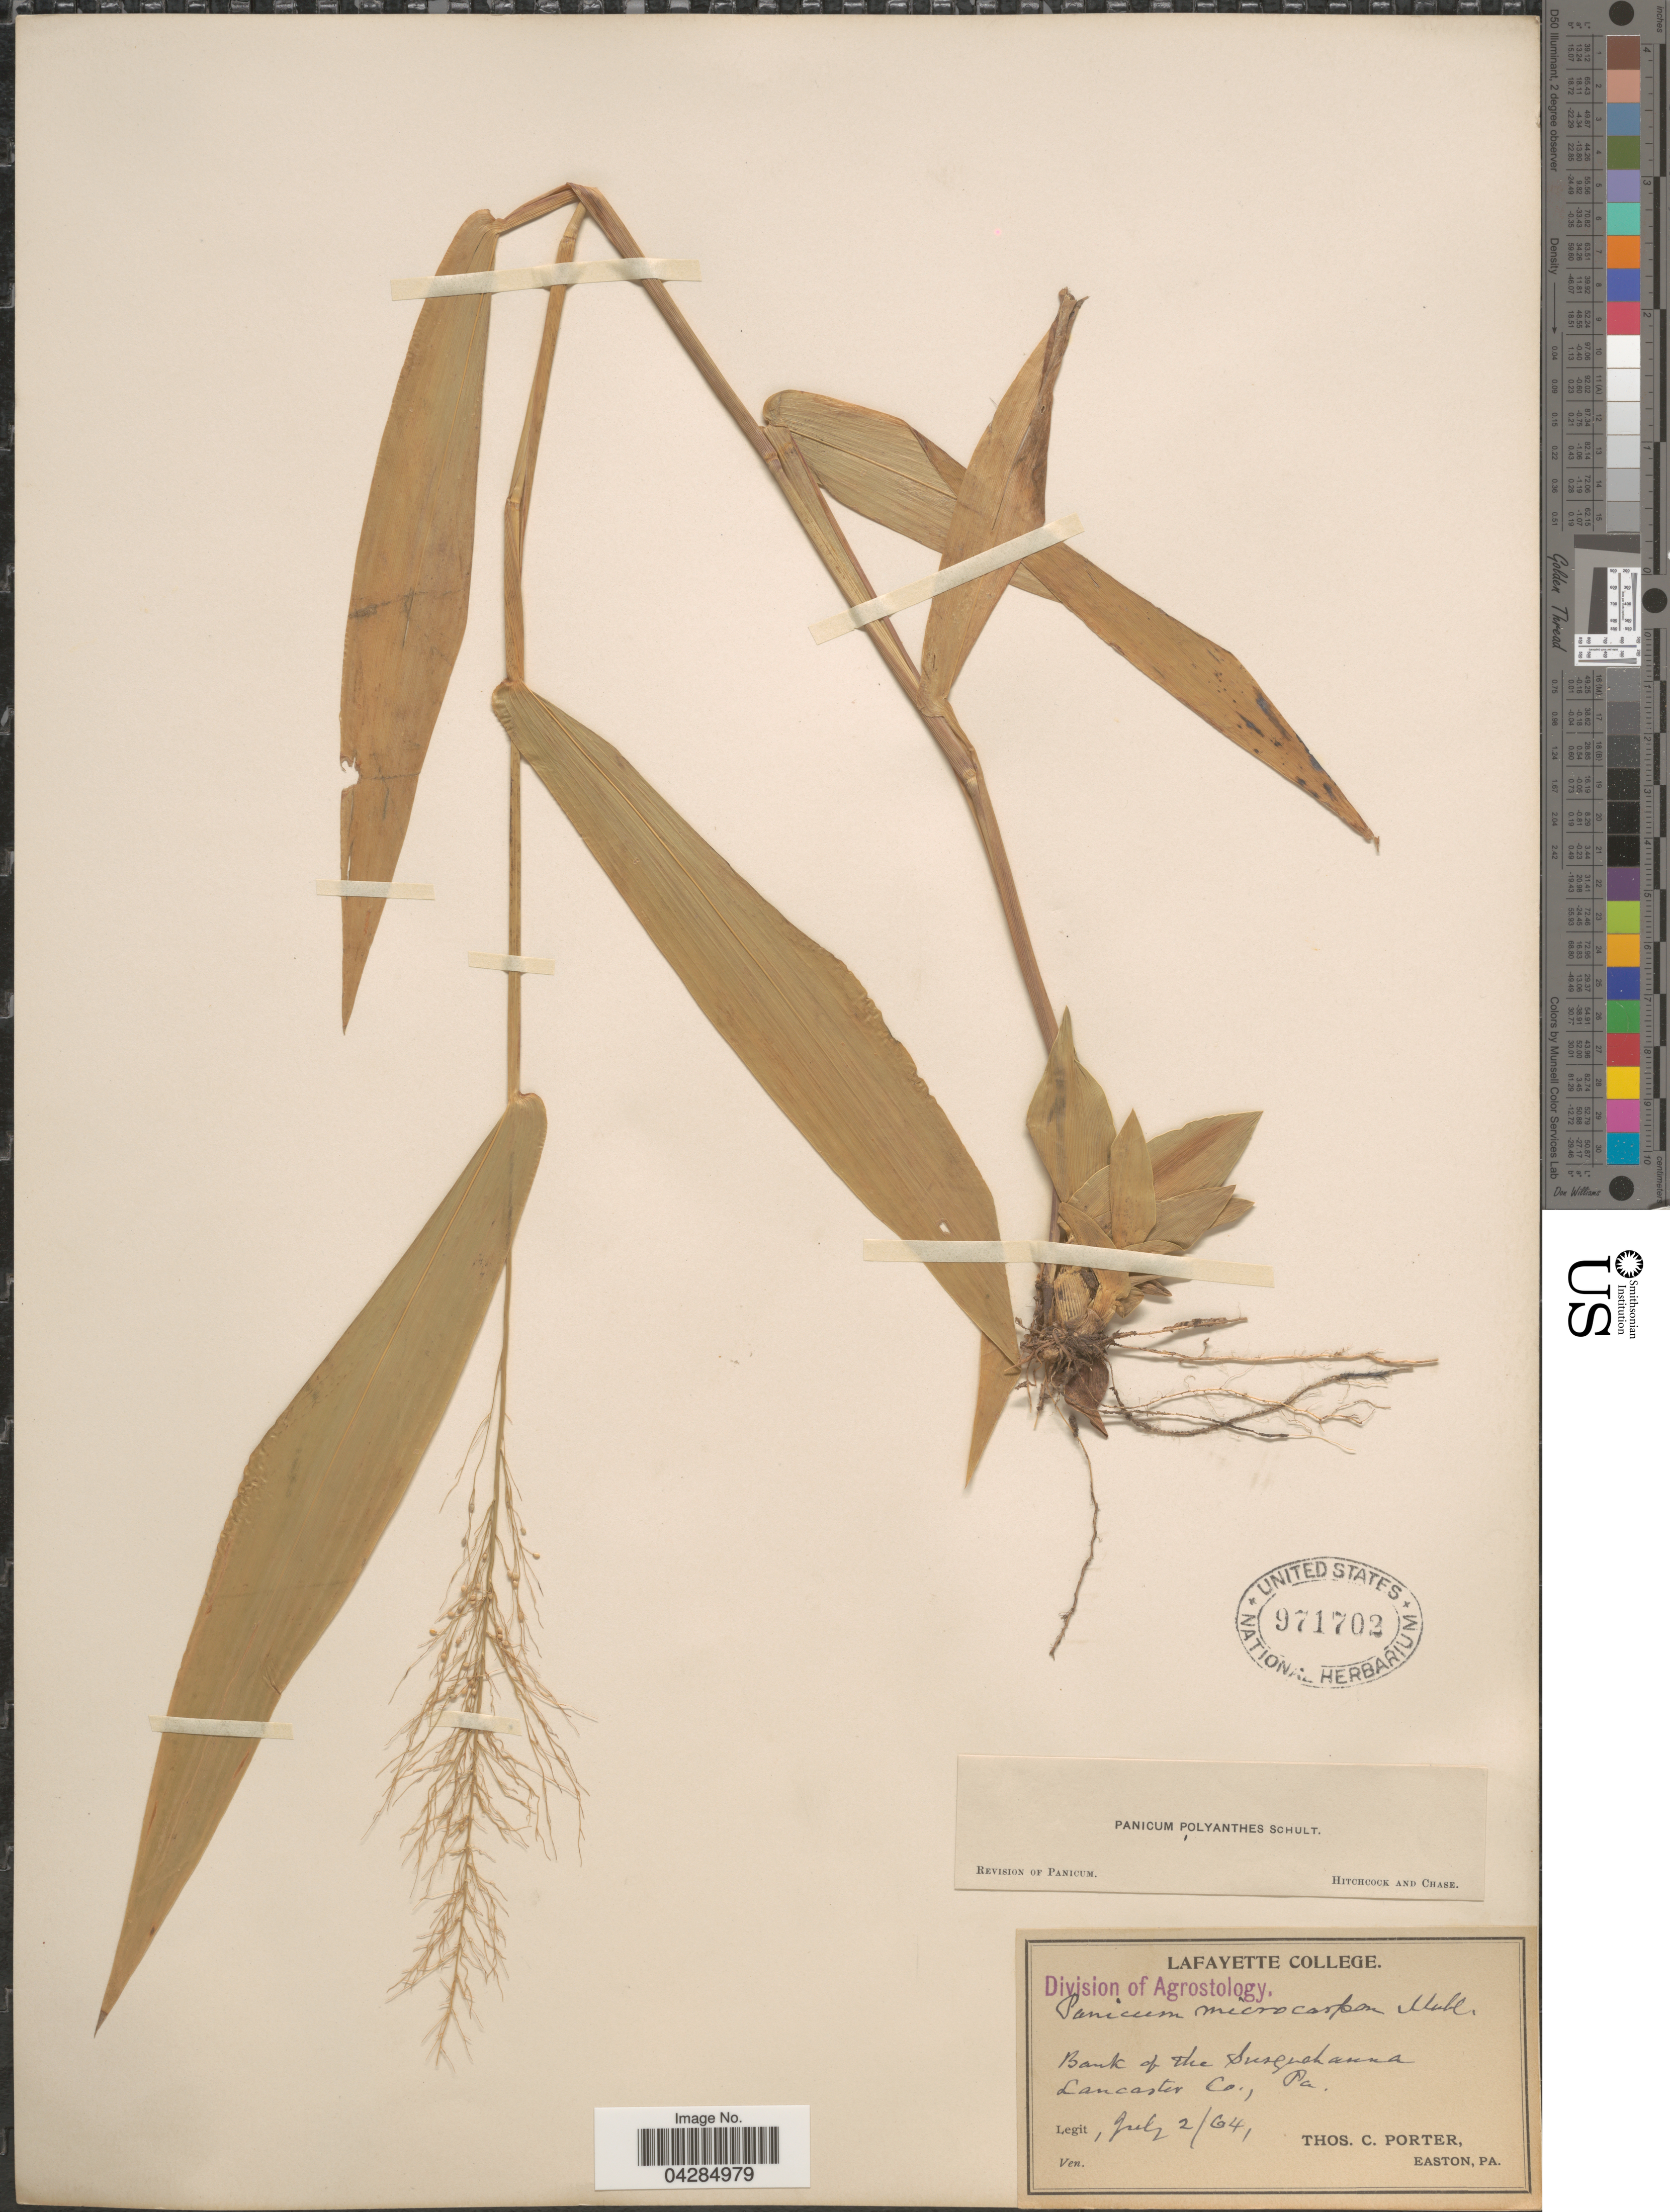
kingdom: Plantae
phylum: Tracheophyta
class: Liliopsida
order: Poales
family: Poaceae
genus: Dichanthelium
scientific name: Dichanthelium portoricense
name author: (Desv. ex Ham.) B.F. Hansen & Wunderlin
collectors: T. Porter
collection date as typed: Transcribed d/m/y: 2/7/64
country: United States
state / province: Pennsylvania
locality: Bank of the Susquehanna. Lancaster Co.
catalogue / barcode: US 971702